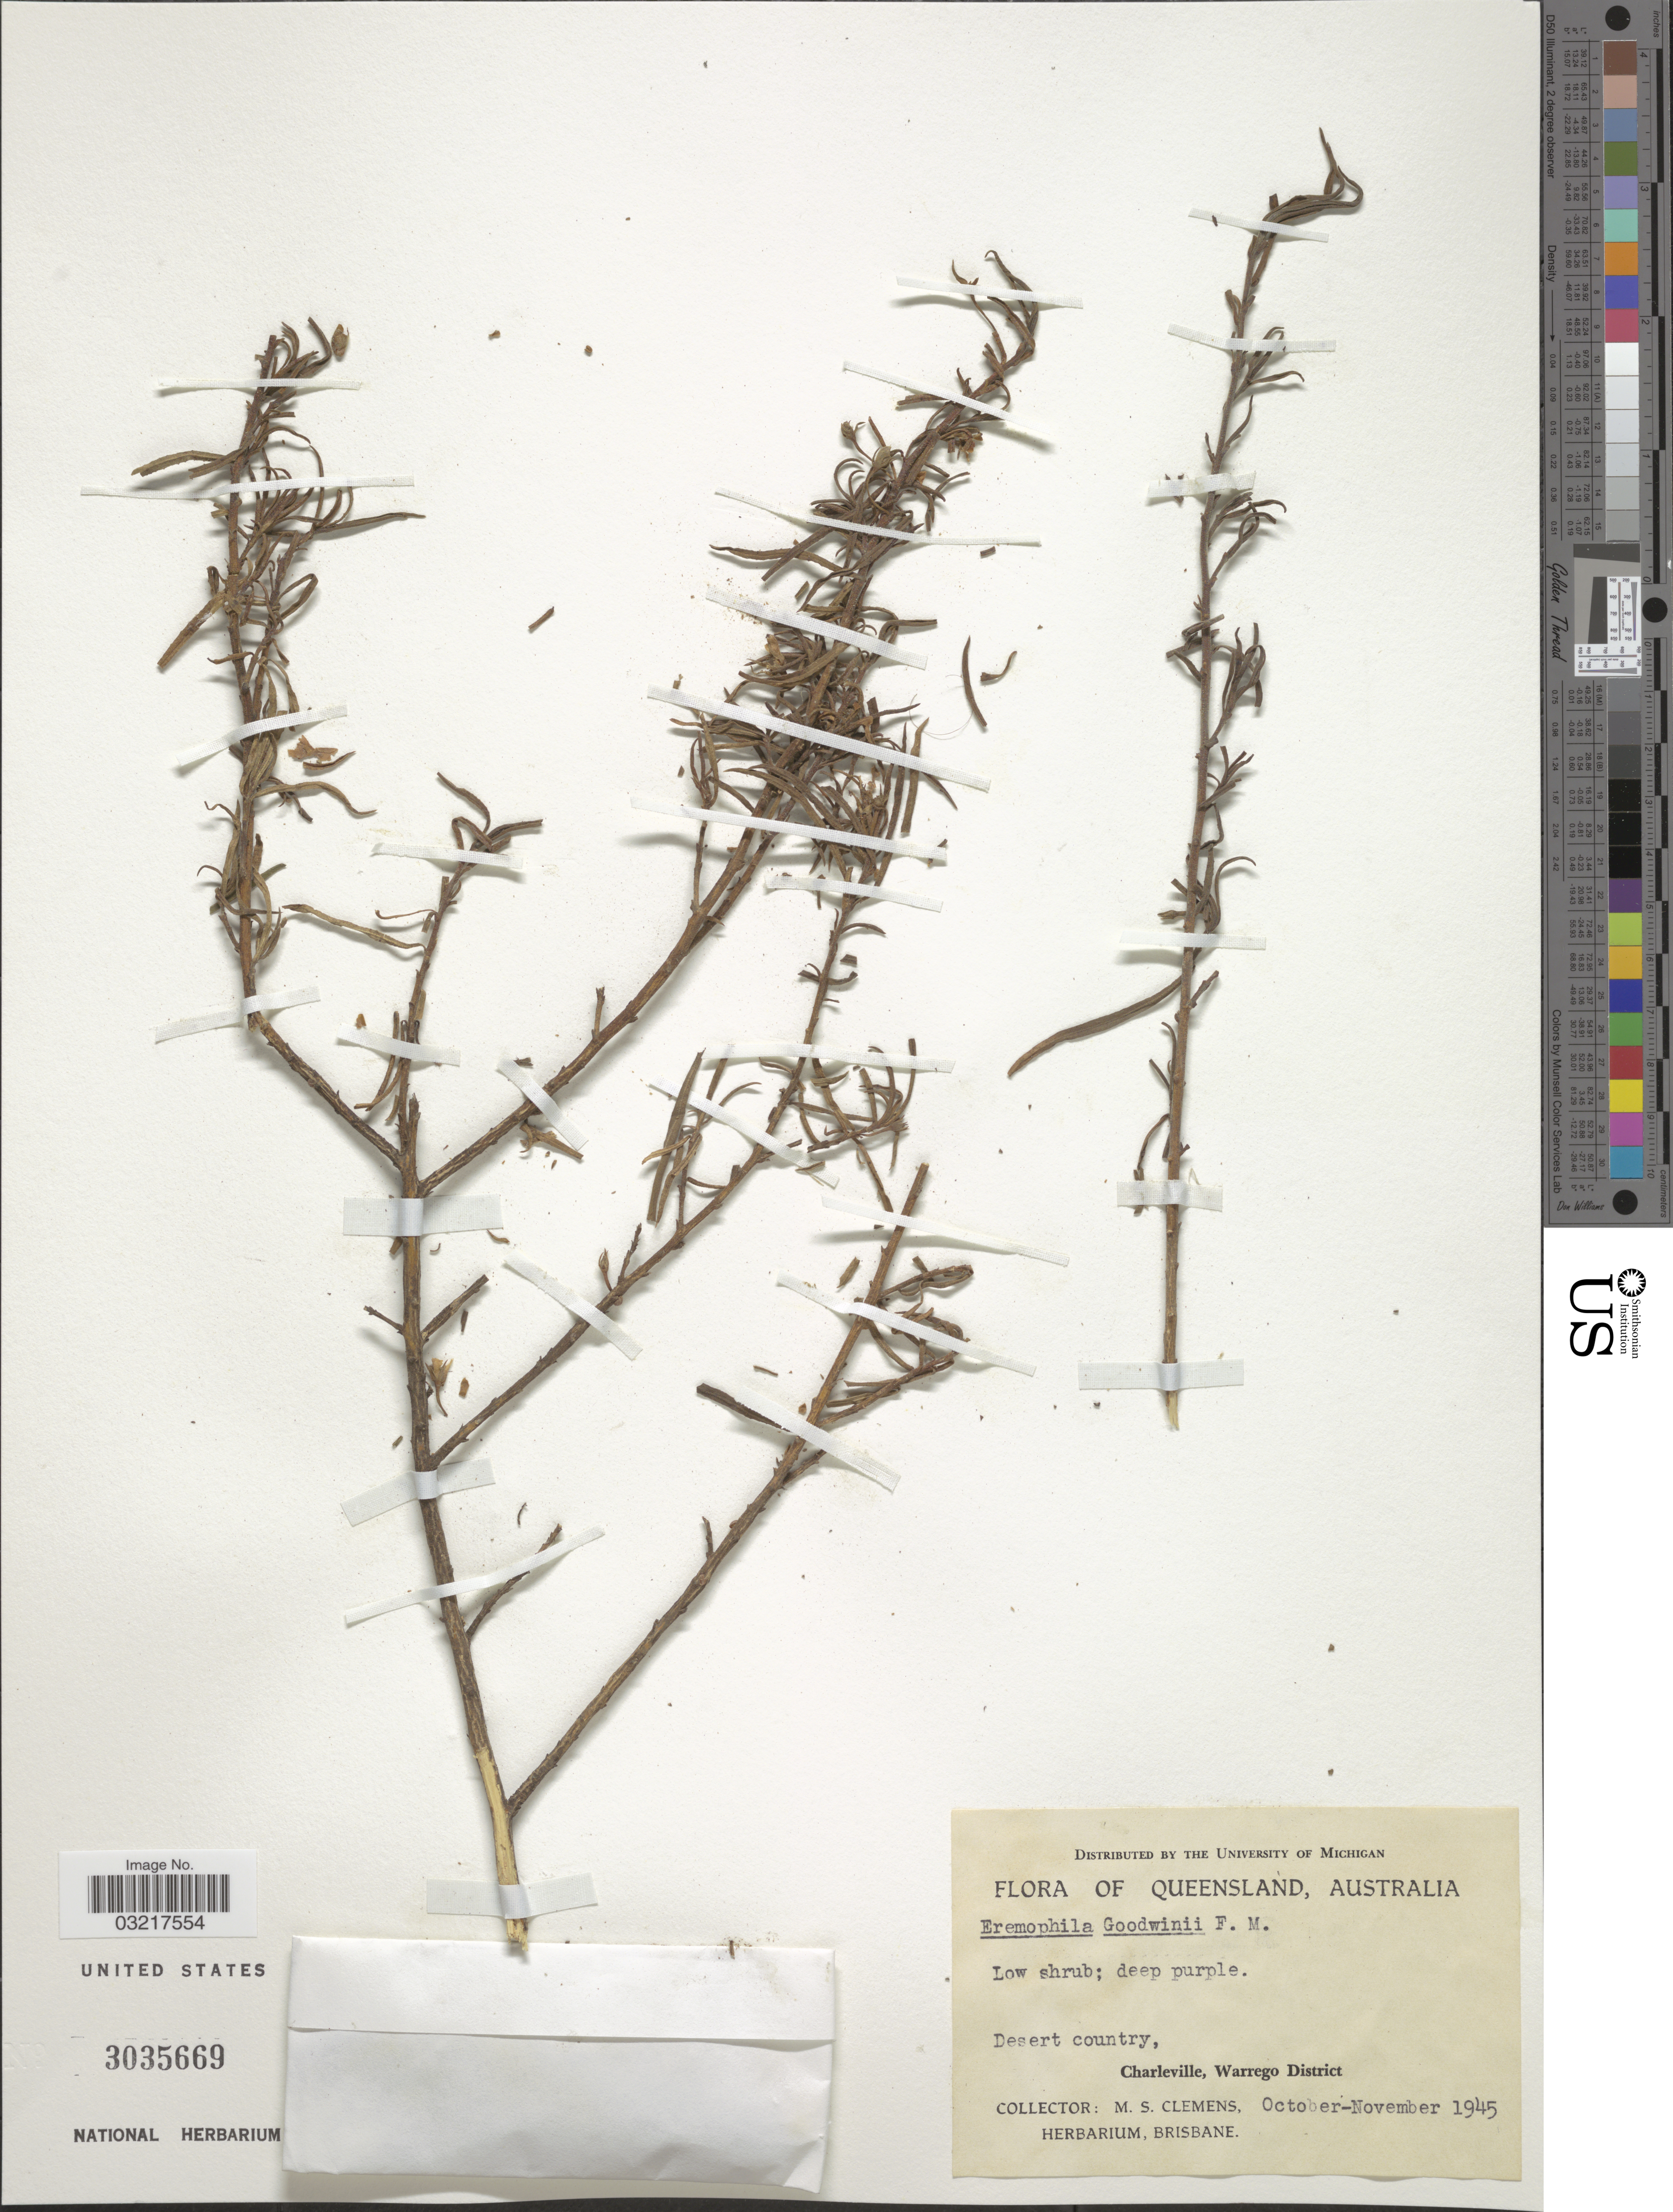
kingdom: Plantae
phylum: Tracheophyta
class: Magnoliopsida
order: Lamiales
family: Scrophulariaceae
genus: Eremophila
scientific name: Eremophila goodwinii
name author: F. Muell.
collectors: M. S. Clemens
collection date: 1945-10/1945-11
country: Australia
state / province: Queensland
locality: Desert country, Charleville, Warrego District.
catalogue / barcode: US 3035669